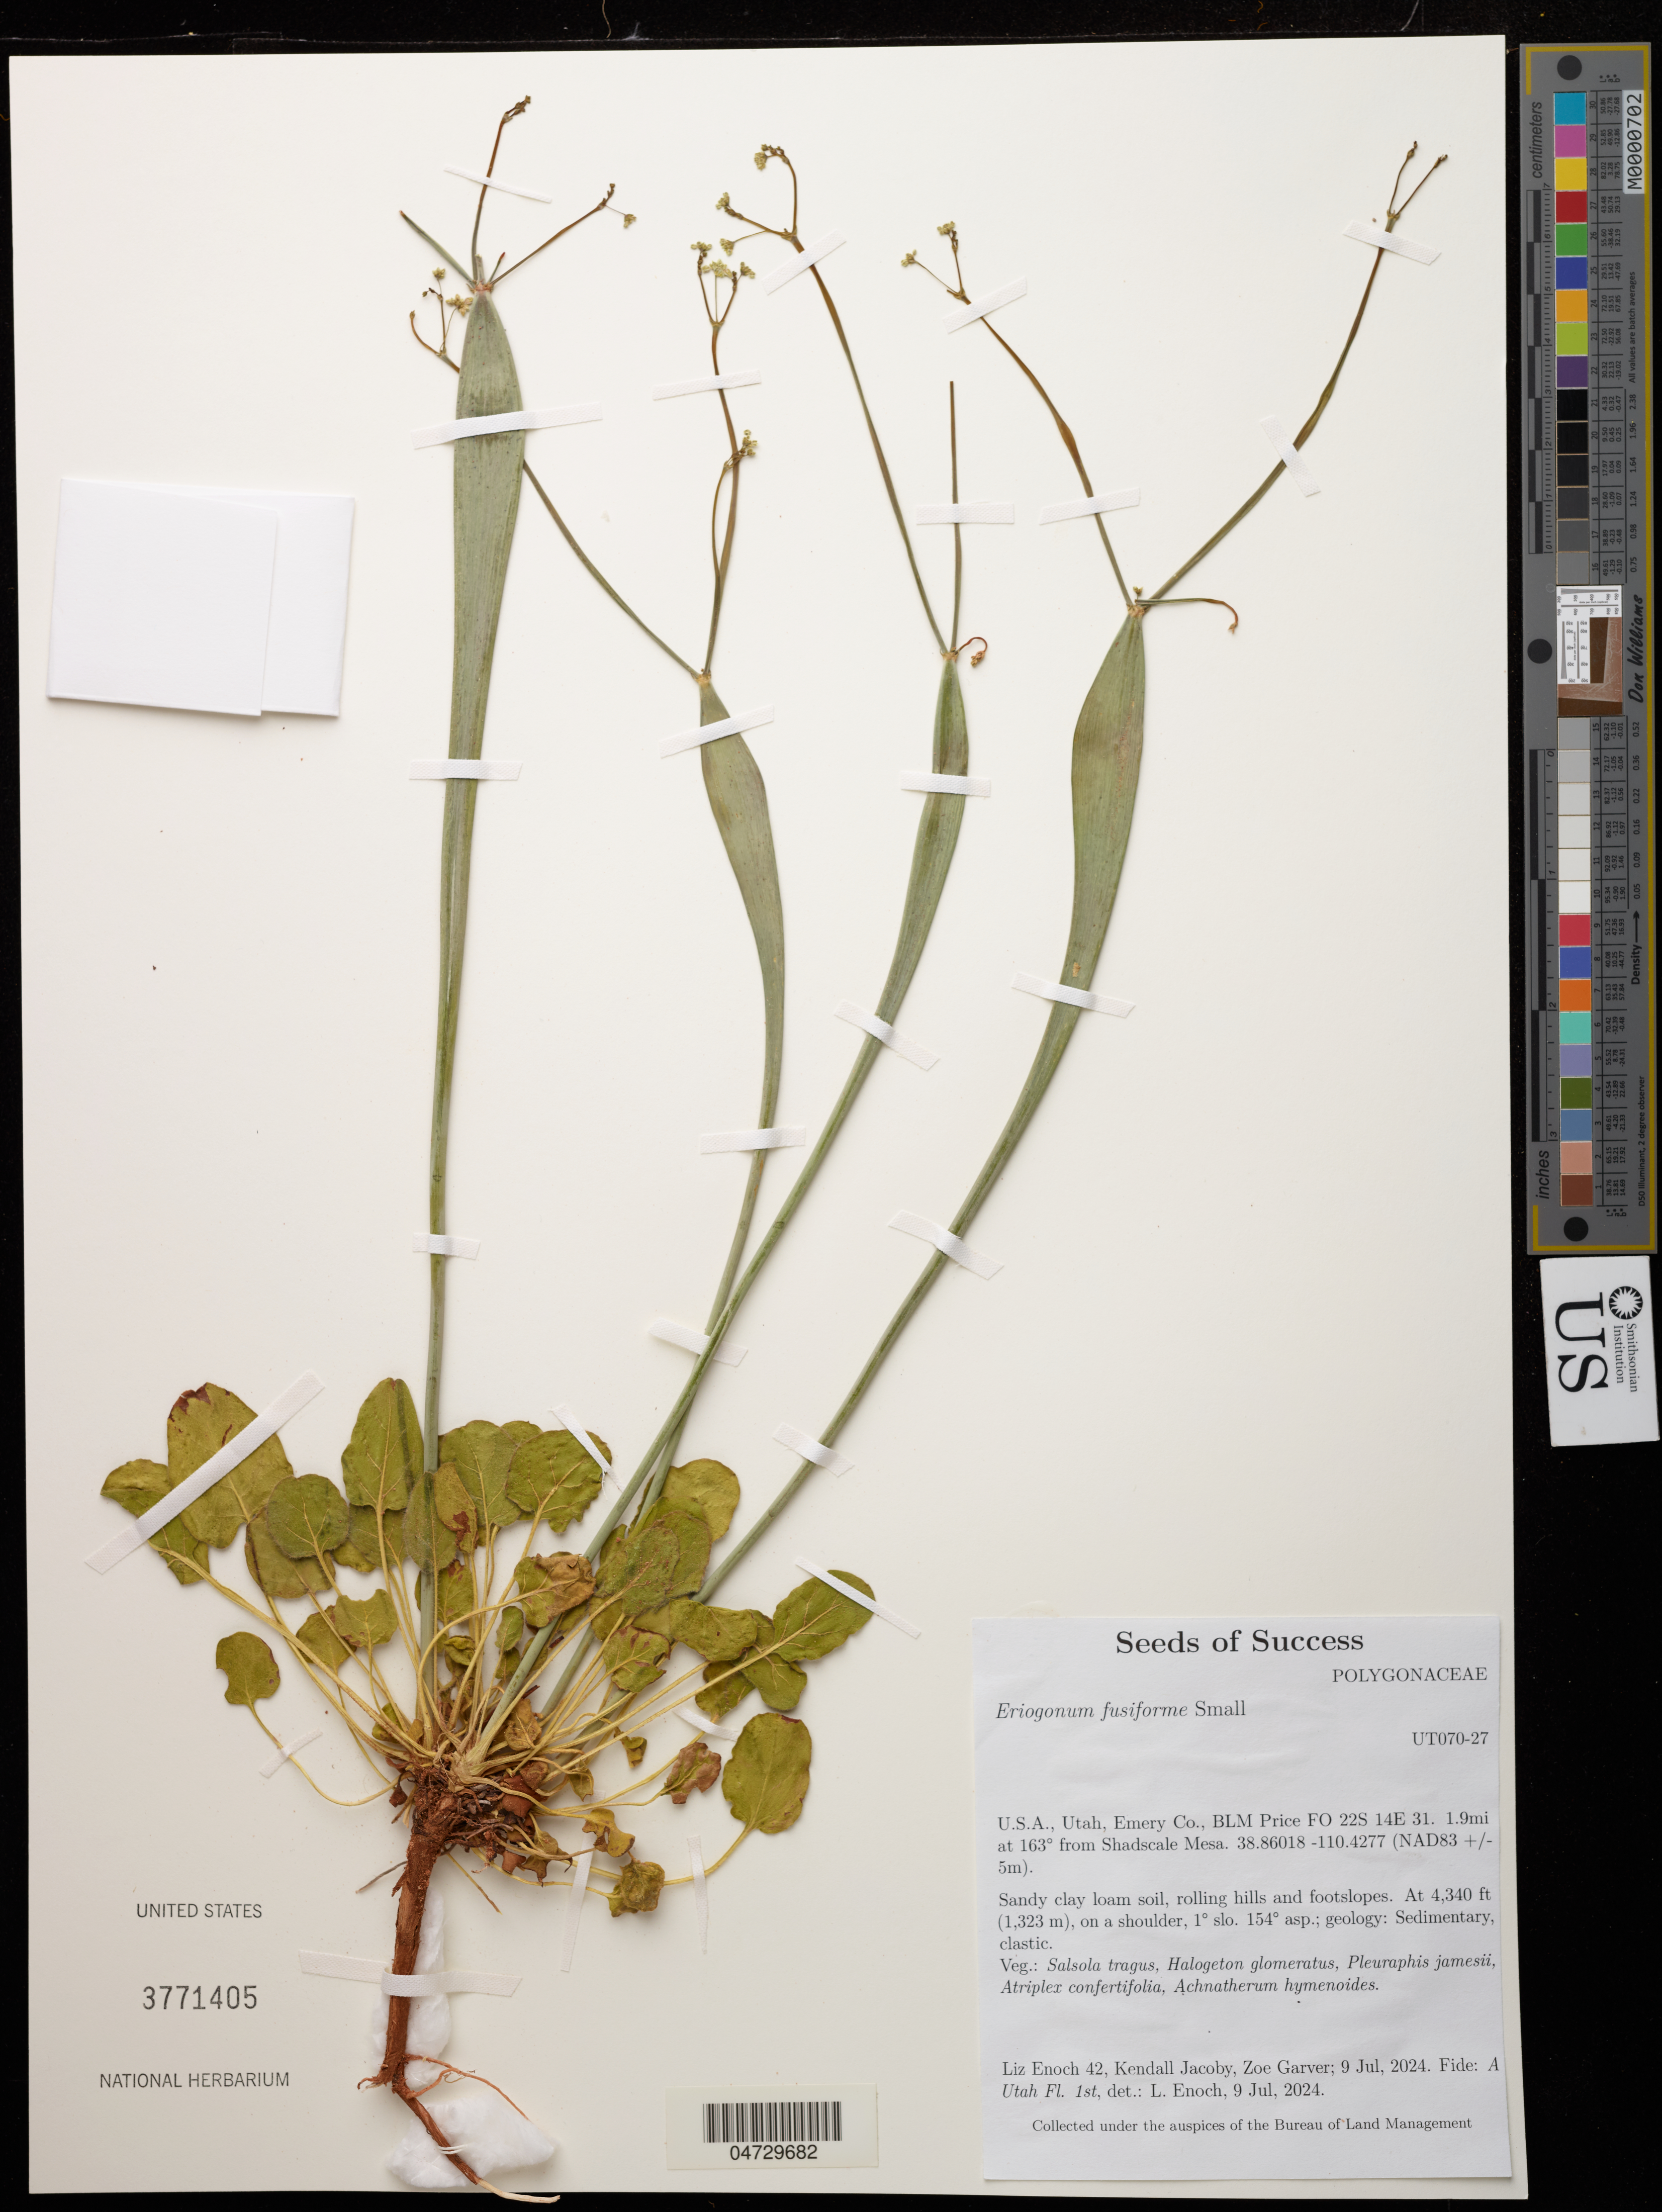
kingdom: Plantae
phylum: Tracheophyta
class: Magnoliopsida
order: Caryophyllales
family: Polygonaceae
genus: Eriogonum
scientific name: Eriogonum fusiforme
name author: Small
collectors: L. Enoch, K. Jacoby & Z. Garver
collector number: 42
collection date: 2024-07-09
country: United States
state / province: Utah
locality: Emery Co., BLM Price FO 22S 14E 31. 1.9mi at 163° from Shadscale Mesa. (NAD83 +/- 5m).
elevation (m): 1323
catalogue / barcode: US 3771405